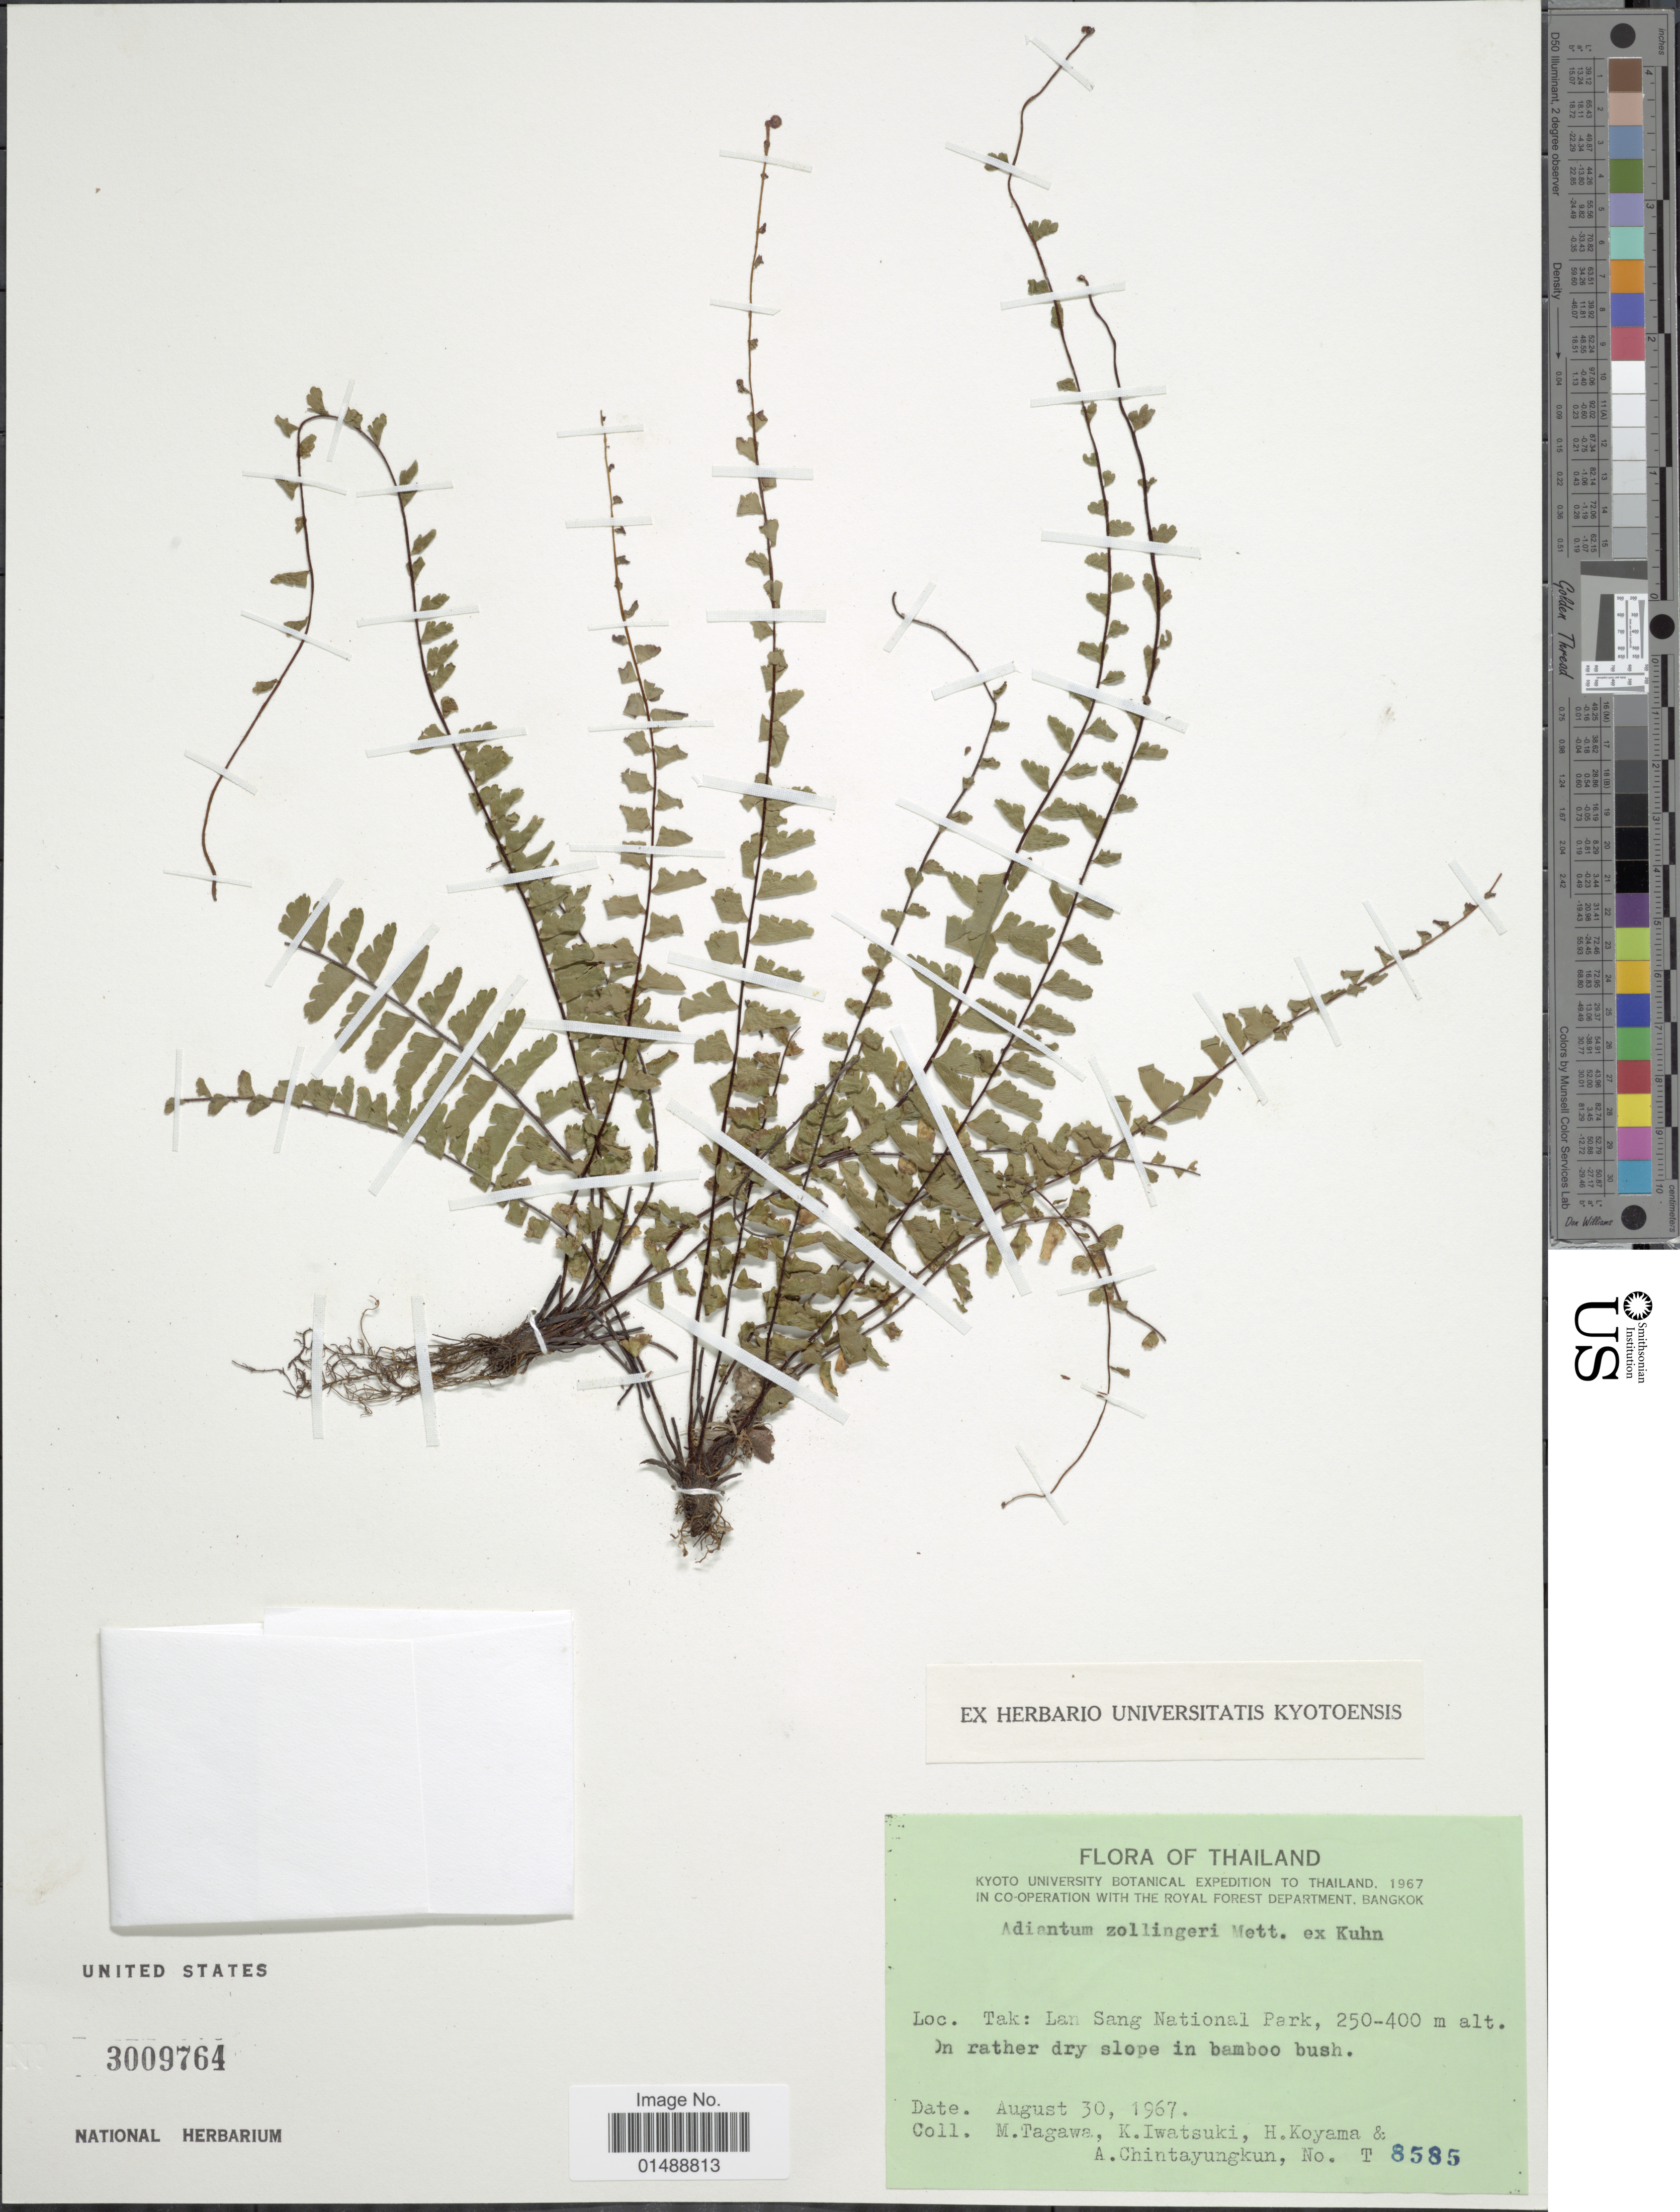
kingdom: Plantae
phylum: Tracheophyta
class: Polypodiopsida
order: Polypodiales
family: Pteridaceae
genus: Adiantum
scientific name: Adiantum zollingeri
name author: Mett. ex Kuhn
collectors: M. Tagawa, K. Iwatsuki, H. Koyama & A. Chintayungkun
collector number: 13522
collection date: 1967-08-30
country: Thailand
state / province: Tak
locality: Lan Sang National Park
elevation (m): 250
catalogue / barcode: US 3009764